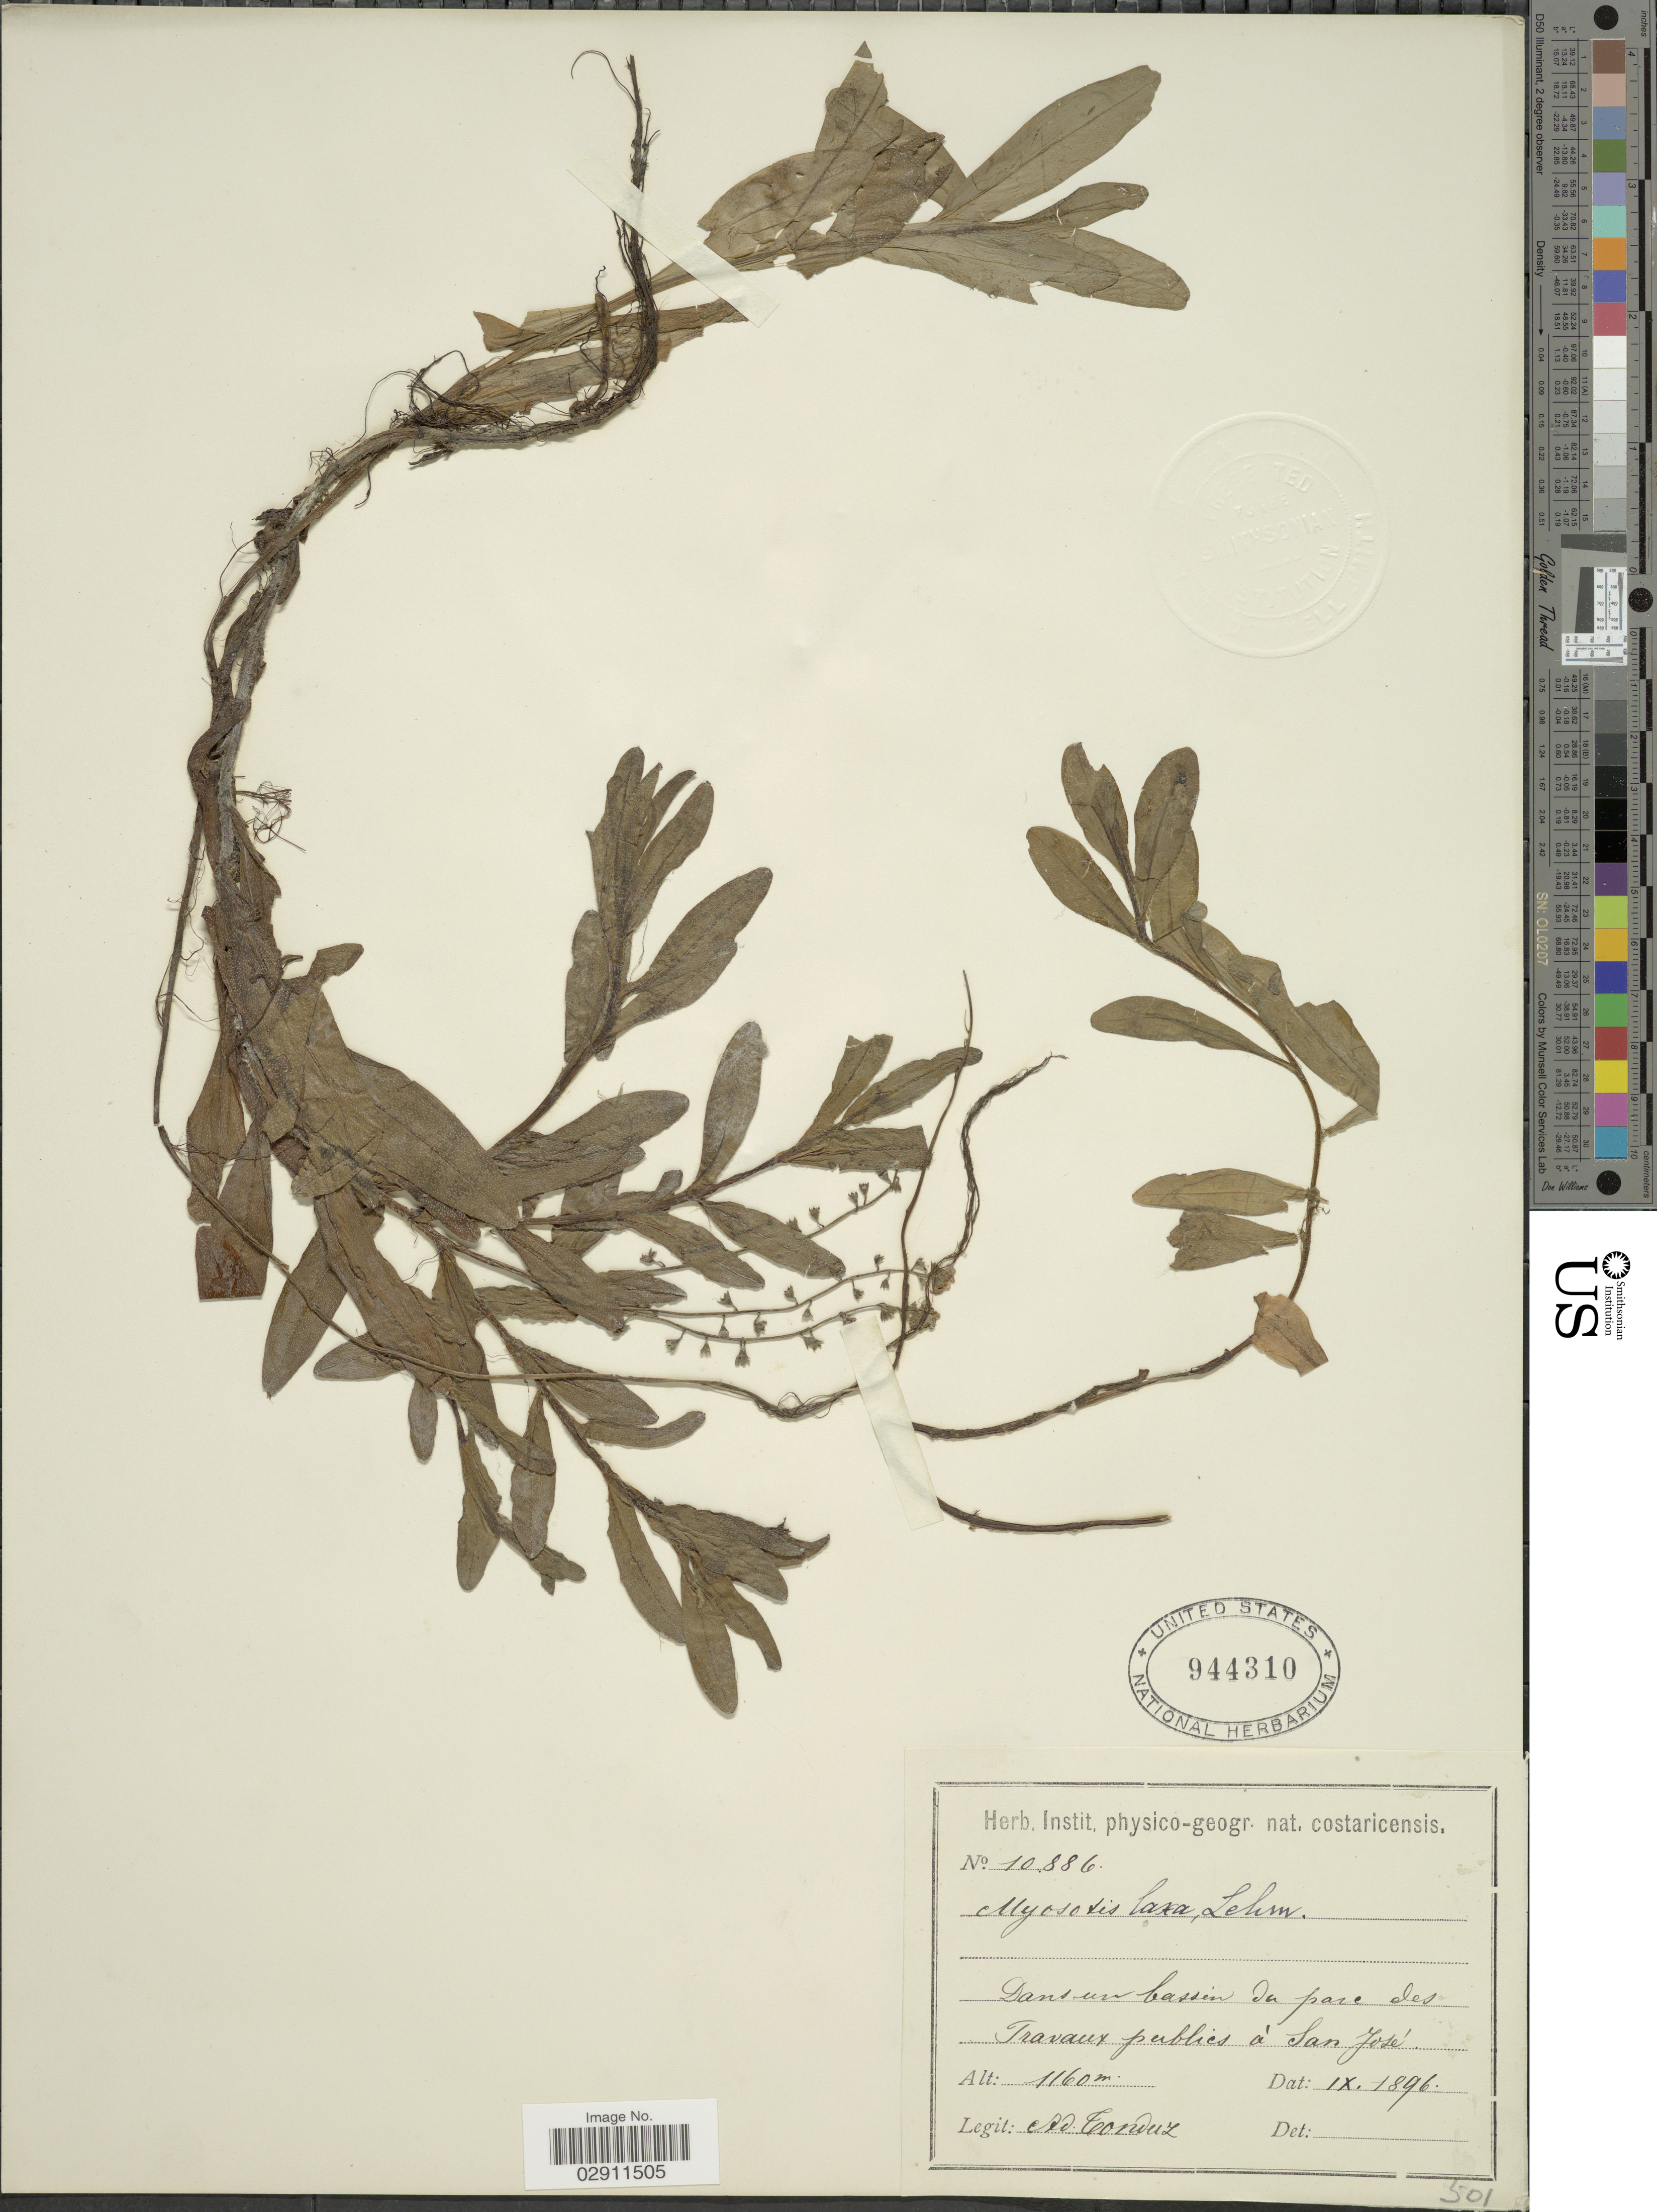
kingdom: Plantae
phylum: Tracheophyta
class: Magnoliopsida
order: Boraginales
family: Boraginaceae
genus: Myosotis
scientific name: Myosotis laxa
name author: F. Lehm.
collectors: A. Tonduz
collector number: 10886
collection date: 1896-09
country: Costa Rica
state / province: San José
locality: Dans un bassin du pare des Travaux publics á San José.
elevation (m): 1160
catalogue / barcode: US 944310